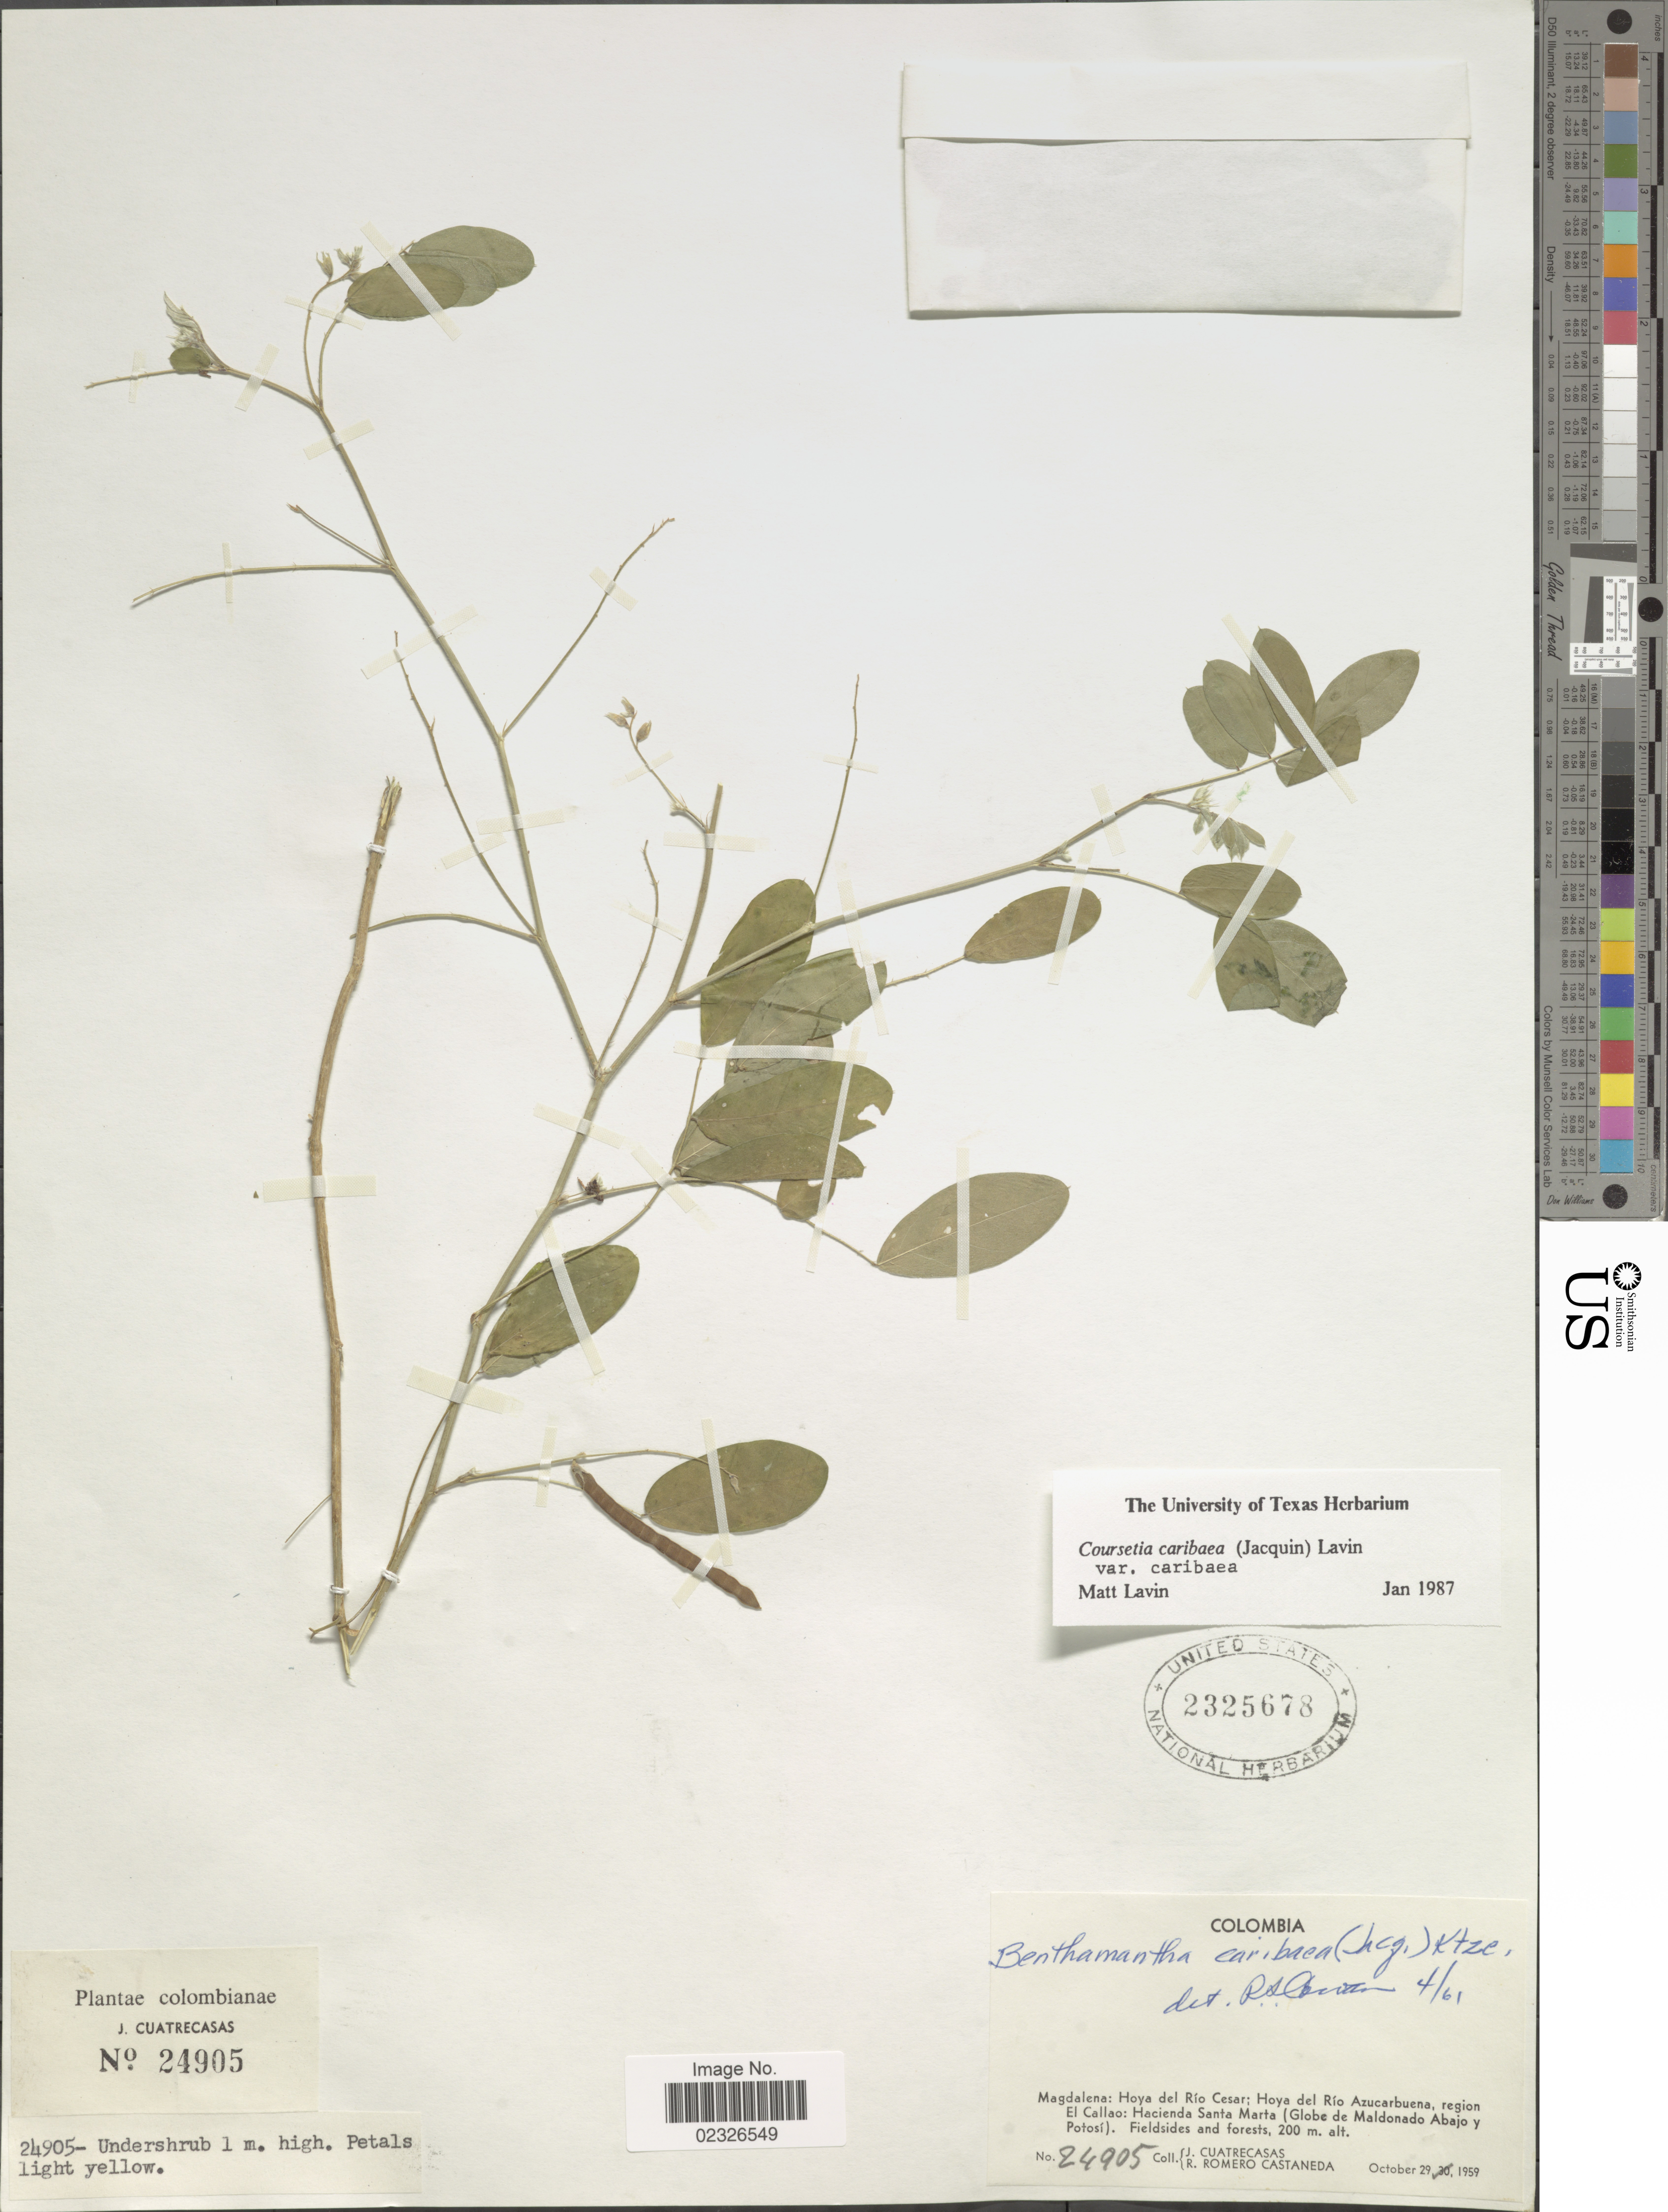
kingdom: Plantae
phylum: Tracheophyta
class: Magnoliopsida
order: Fabales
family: Fabaceae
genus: Coursetia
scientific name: Coursetia caribaea var. caribaea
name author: (Jacq.) Lavin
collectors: J. Cuatrecasas & R. Romero Castañeda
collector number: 24905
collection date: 1959-10-29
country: Colombia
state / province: Magdalena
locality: Hoya del Rio Cesar; Hoya del Rio Azucarbuena region. El Callao: Hacienda Santa Marta ( Globe de Maldonado Abajo y Potosi)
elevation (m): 200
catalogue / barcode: US 2325678